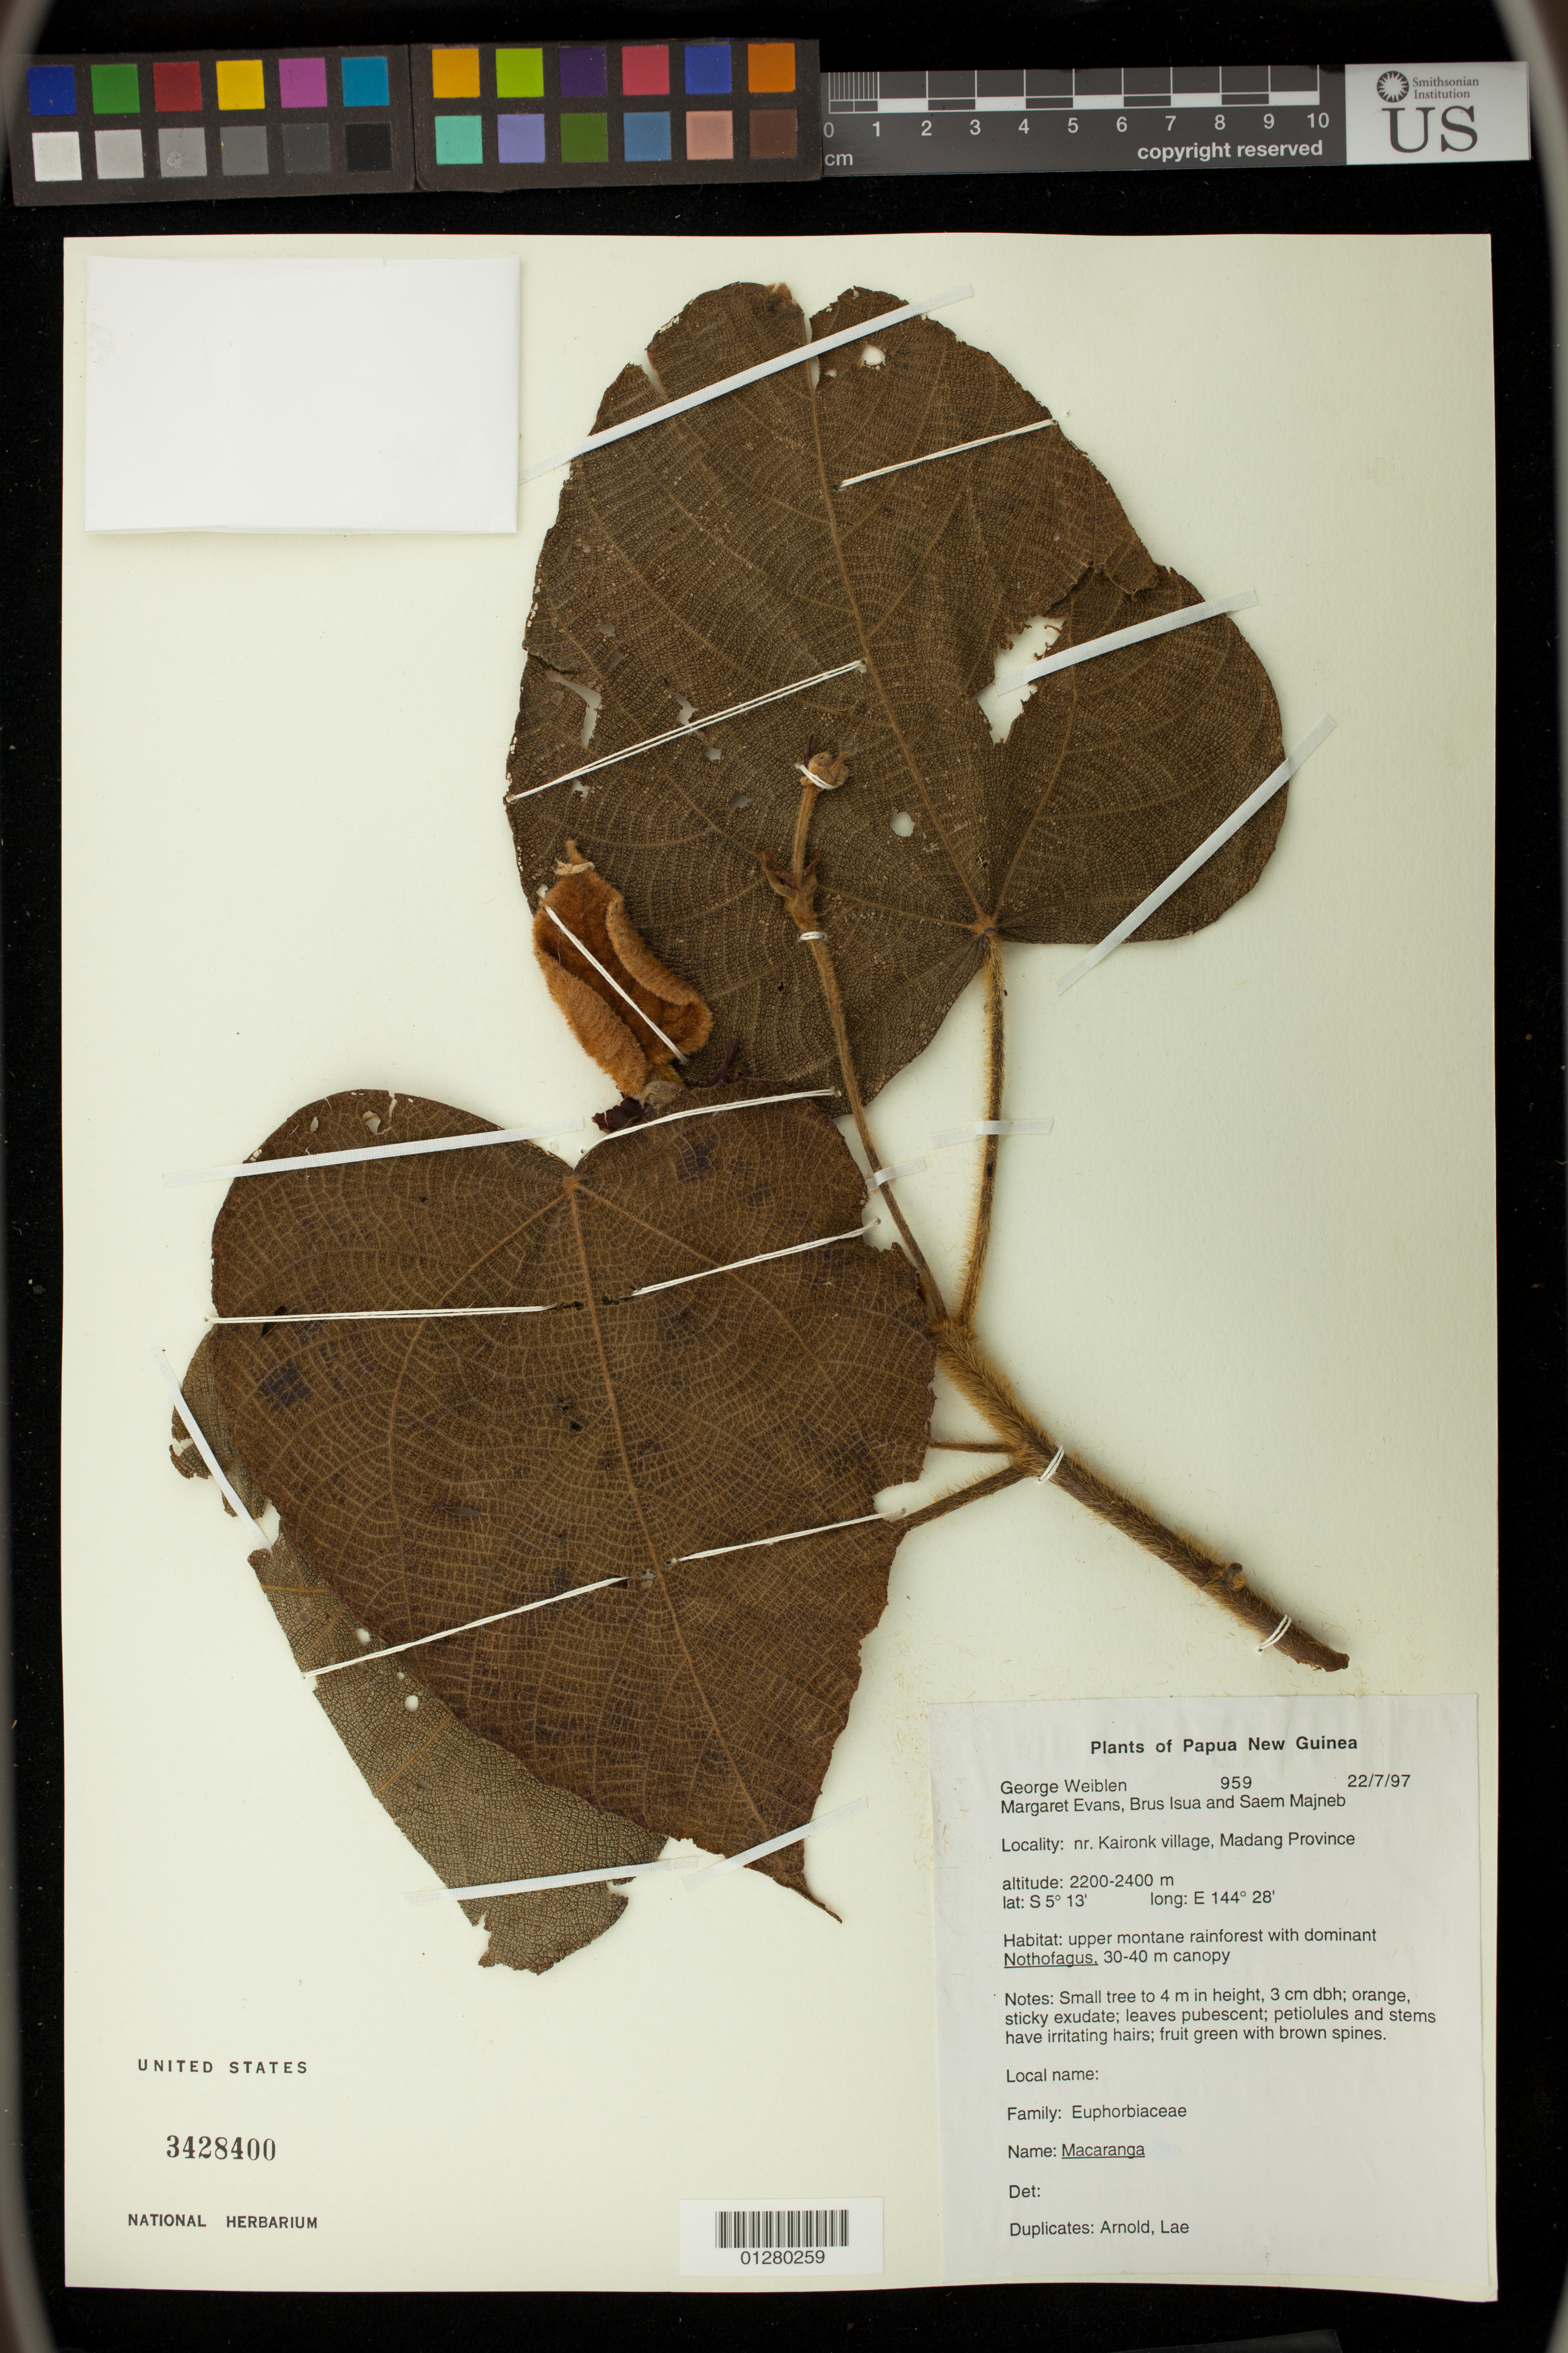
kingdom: Plantae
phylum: Tracheophyta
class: Magnoliopsida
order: Malpighiales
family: Euphorbiaceae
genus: Macaranga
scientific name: Macaranga sp.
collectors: G. D. Weiblen, Marg. Evans, B. Isua & S. Majneb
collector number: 959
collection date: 1997-07-22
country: Papua New Guinea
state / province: Madang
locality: nr. Kaironk village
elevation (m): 2200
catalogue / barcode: US 3428400